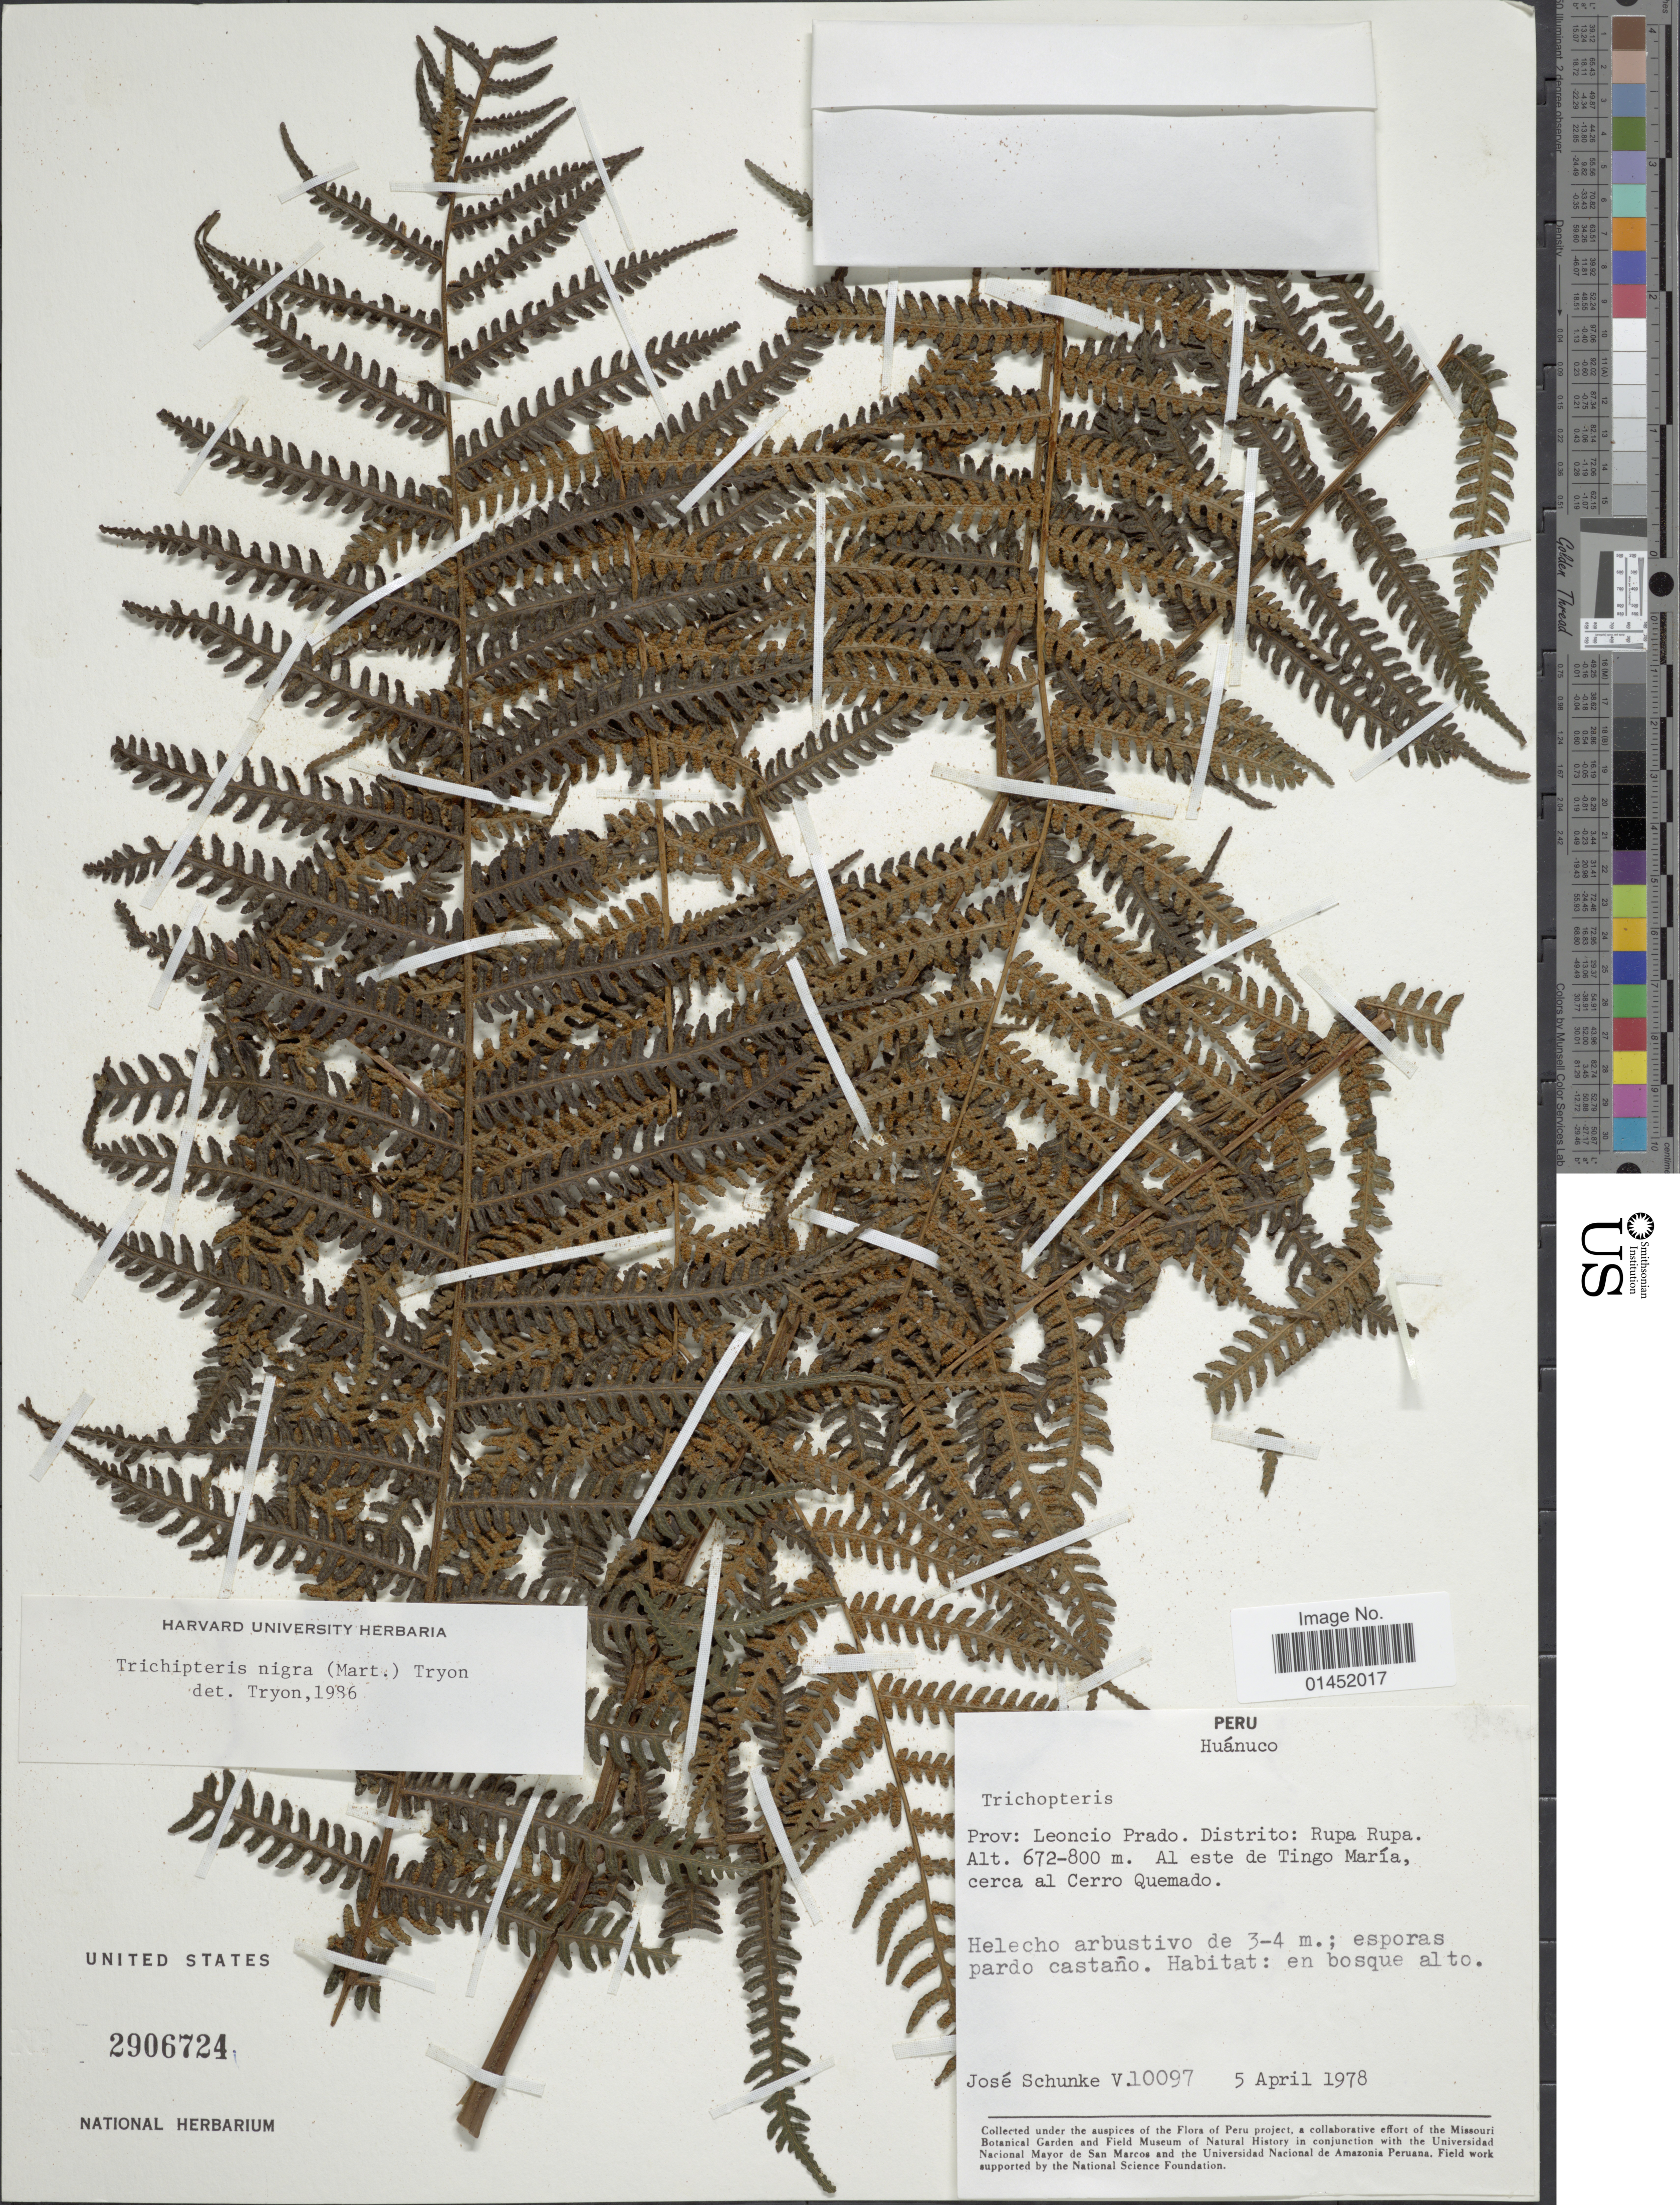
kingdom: Plantae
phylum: Tracheophyta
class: Polypodiopsida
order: Cyatheales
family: Cyatheaceae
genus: Cyathea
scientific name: Cyathea lasiosora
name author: (Mett. ex Kuhn) Domin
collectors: J. Schunke Vigo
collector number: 10097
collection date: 1978-04-05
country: Peru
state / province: Huánuco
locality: Prov. Leonico Prado Distrito: Rupa Rupa, Al este de Tingo María, cerca al Cerro Quemado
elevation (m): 672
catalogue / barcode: US 2906724